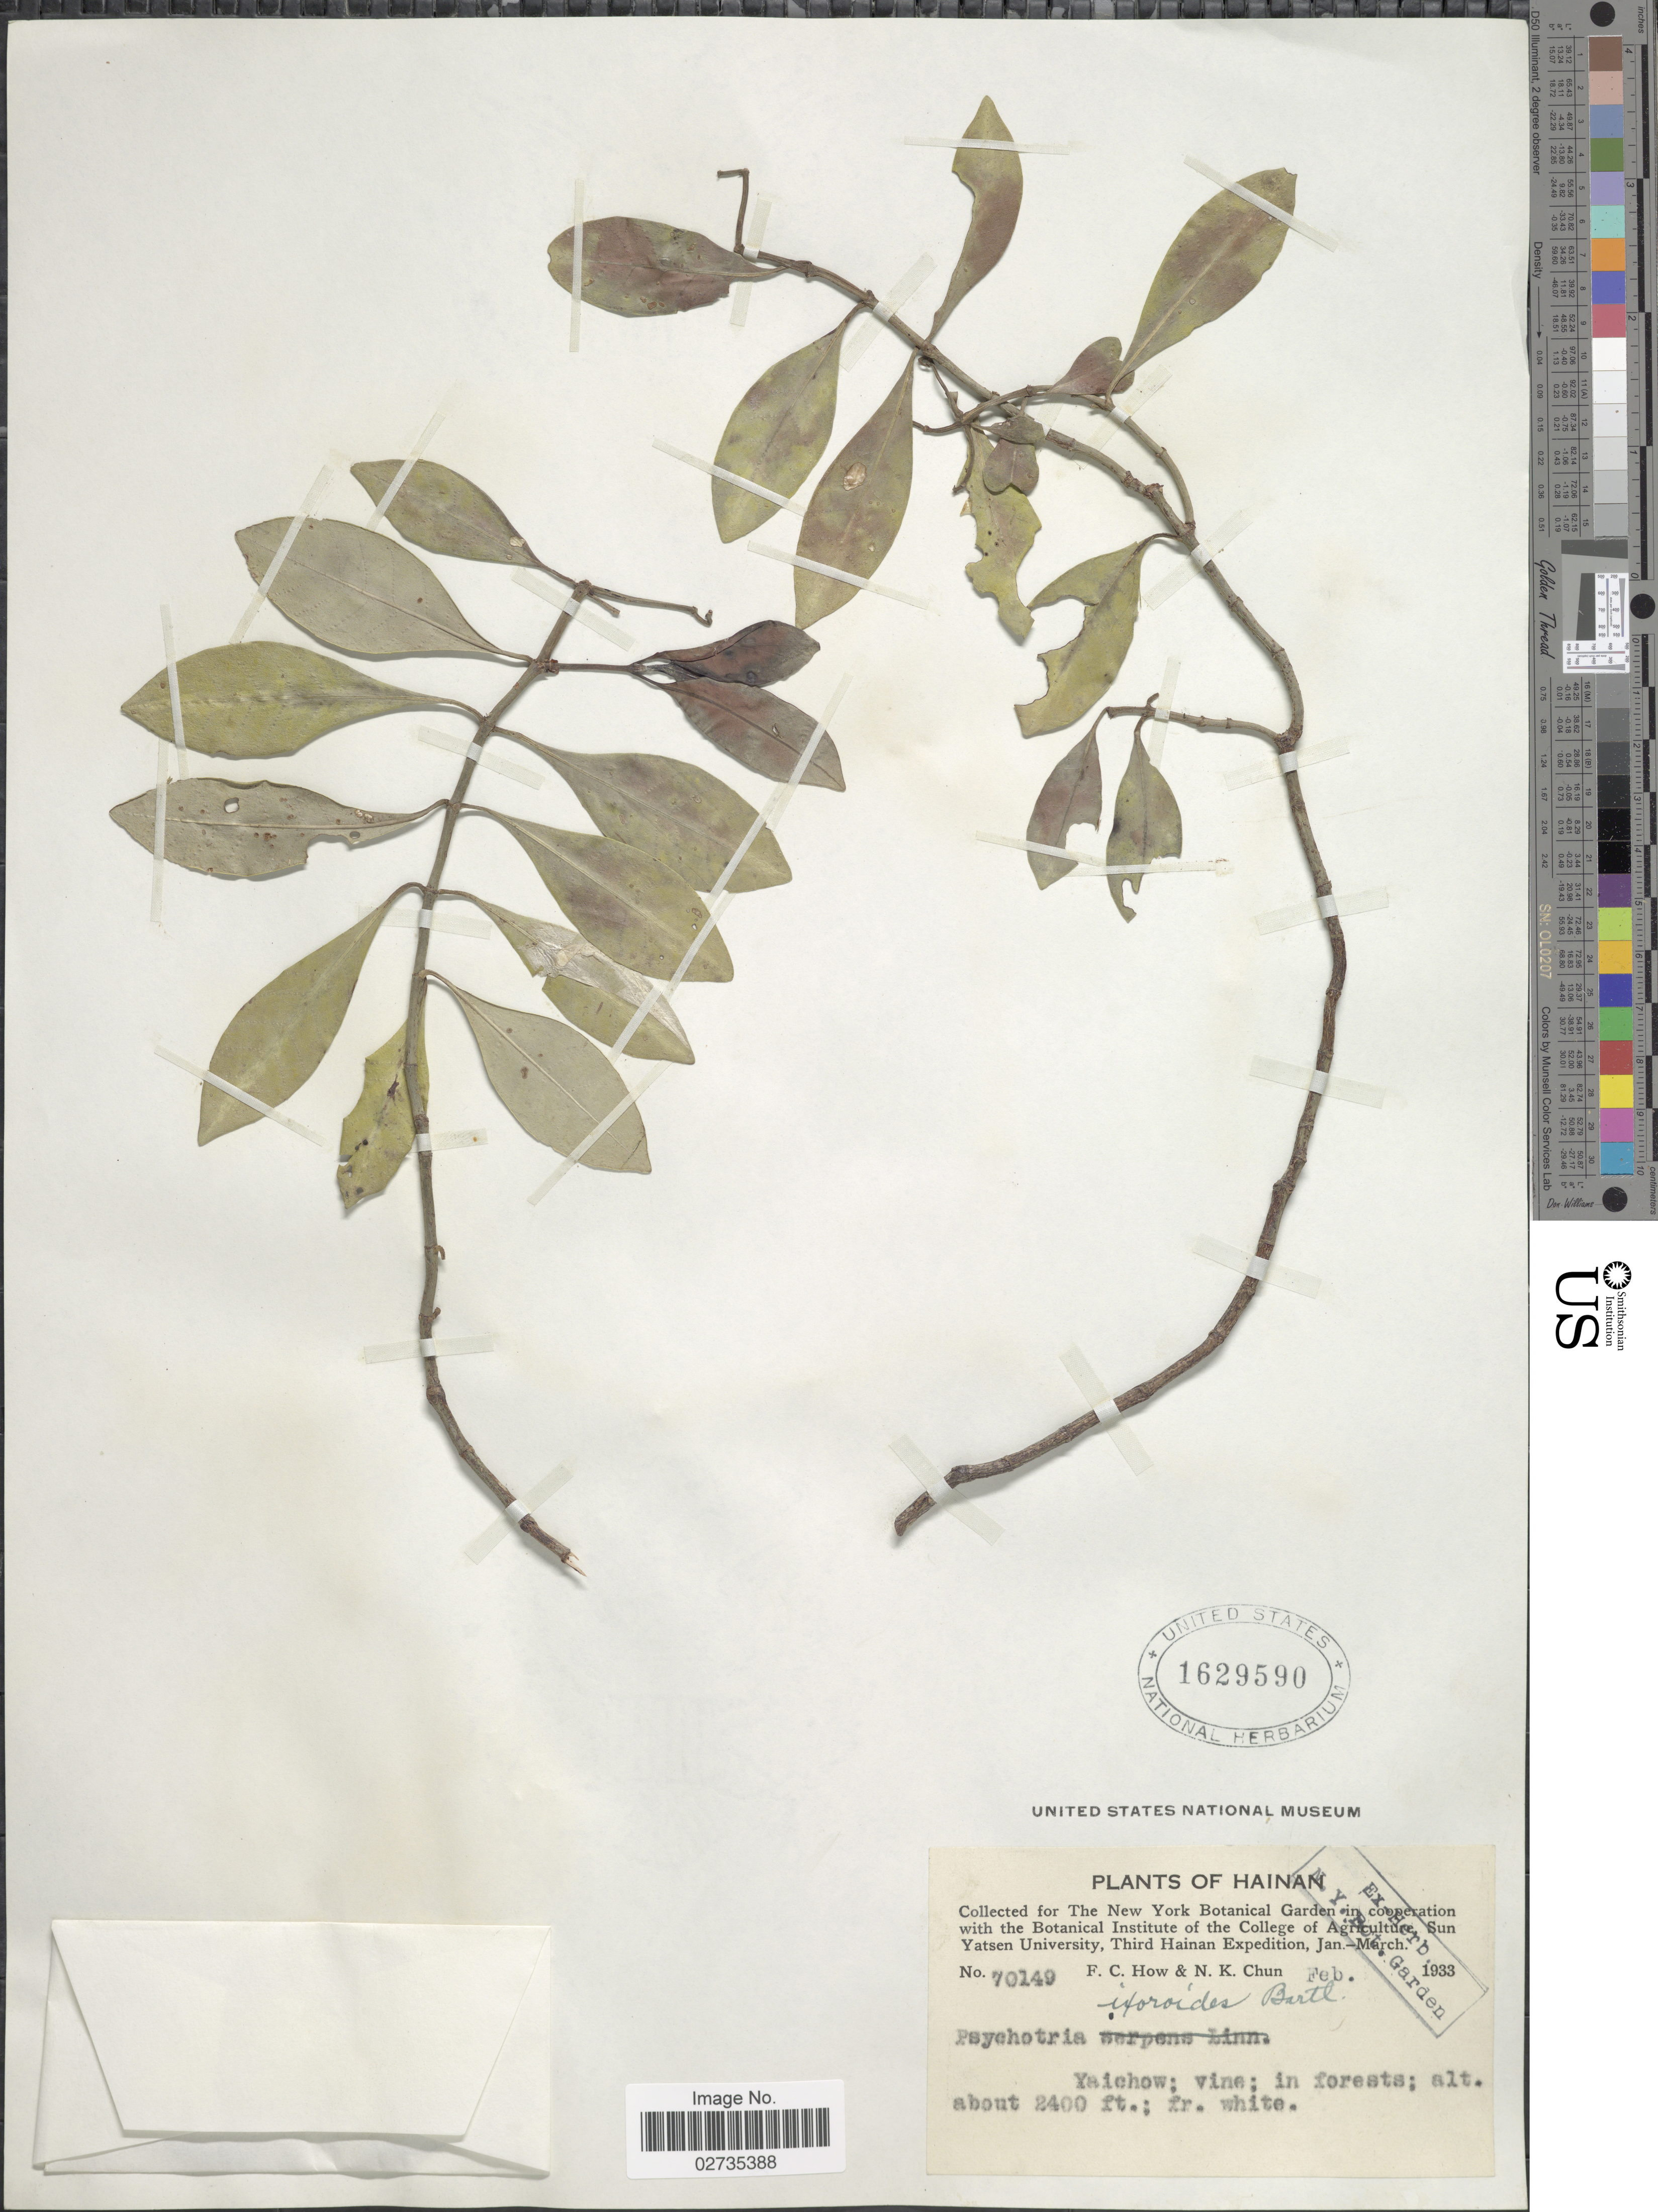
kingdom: Plantae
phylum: Tracheophyta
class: Magnoliopsida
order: Gentianales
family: Rubiaceae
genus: Psychotria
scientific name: Psychotria ixoroides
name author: Bartl. ex DC.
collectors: F. C. How & N. K. Chun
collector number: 70149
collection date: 1933-02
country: China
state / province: Hainan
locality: Yaichow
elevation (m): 732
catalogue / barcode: US 1629590